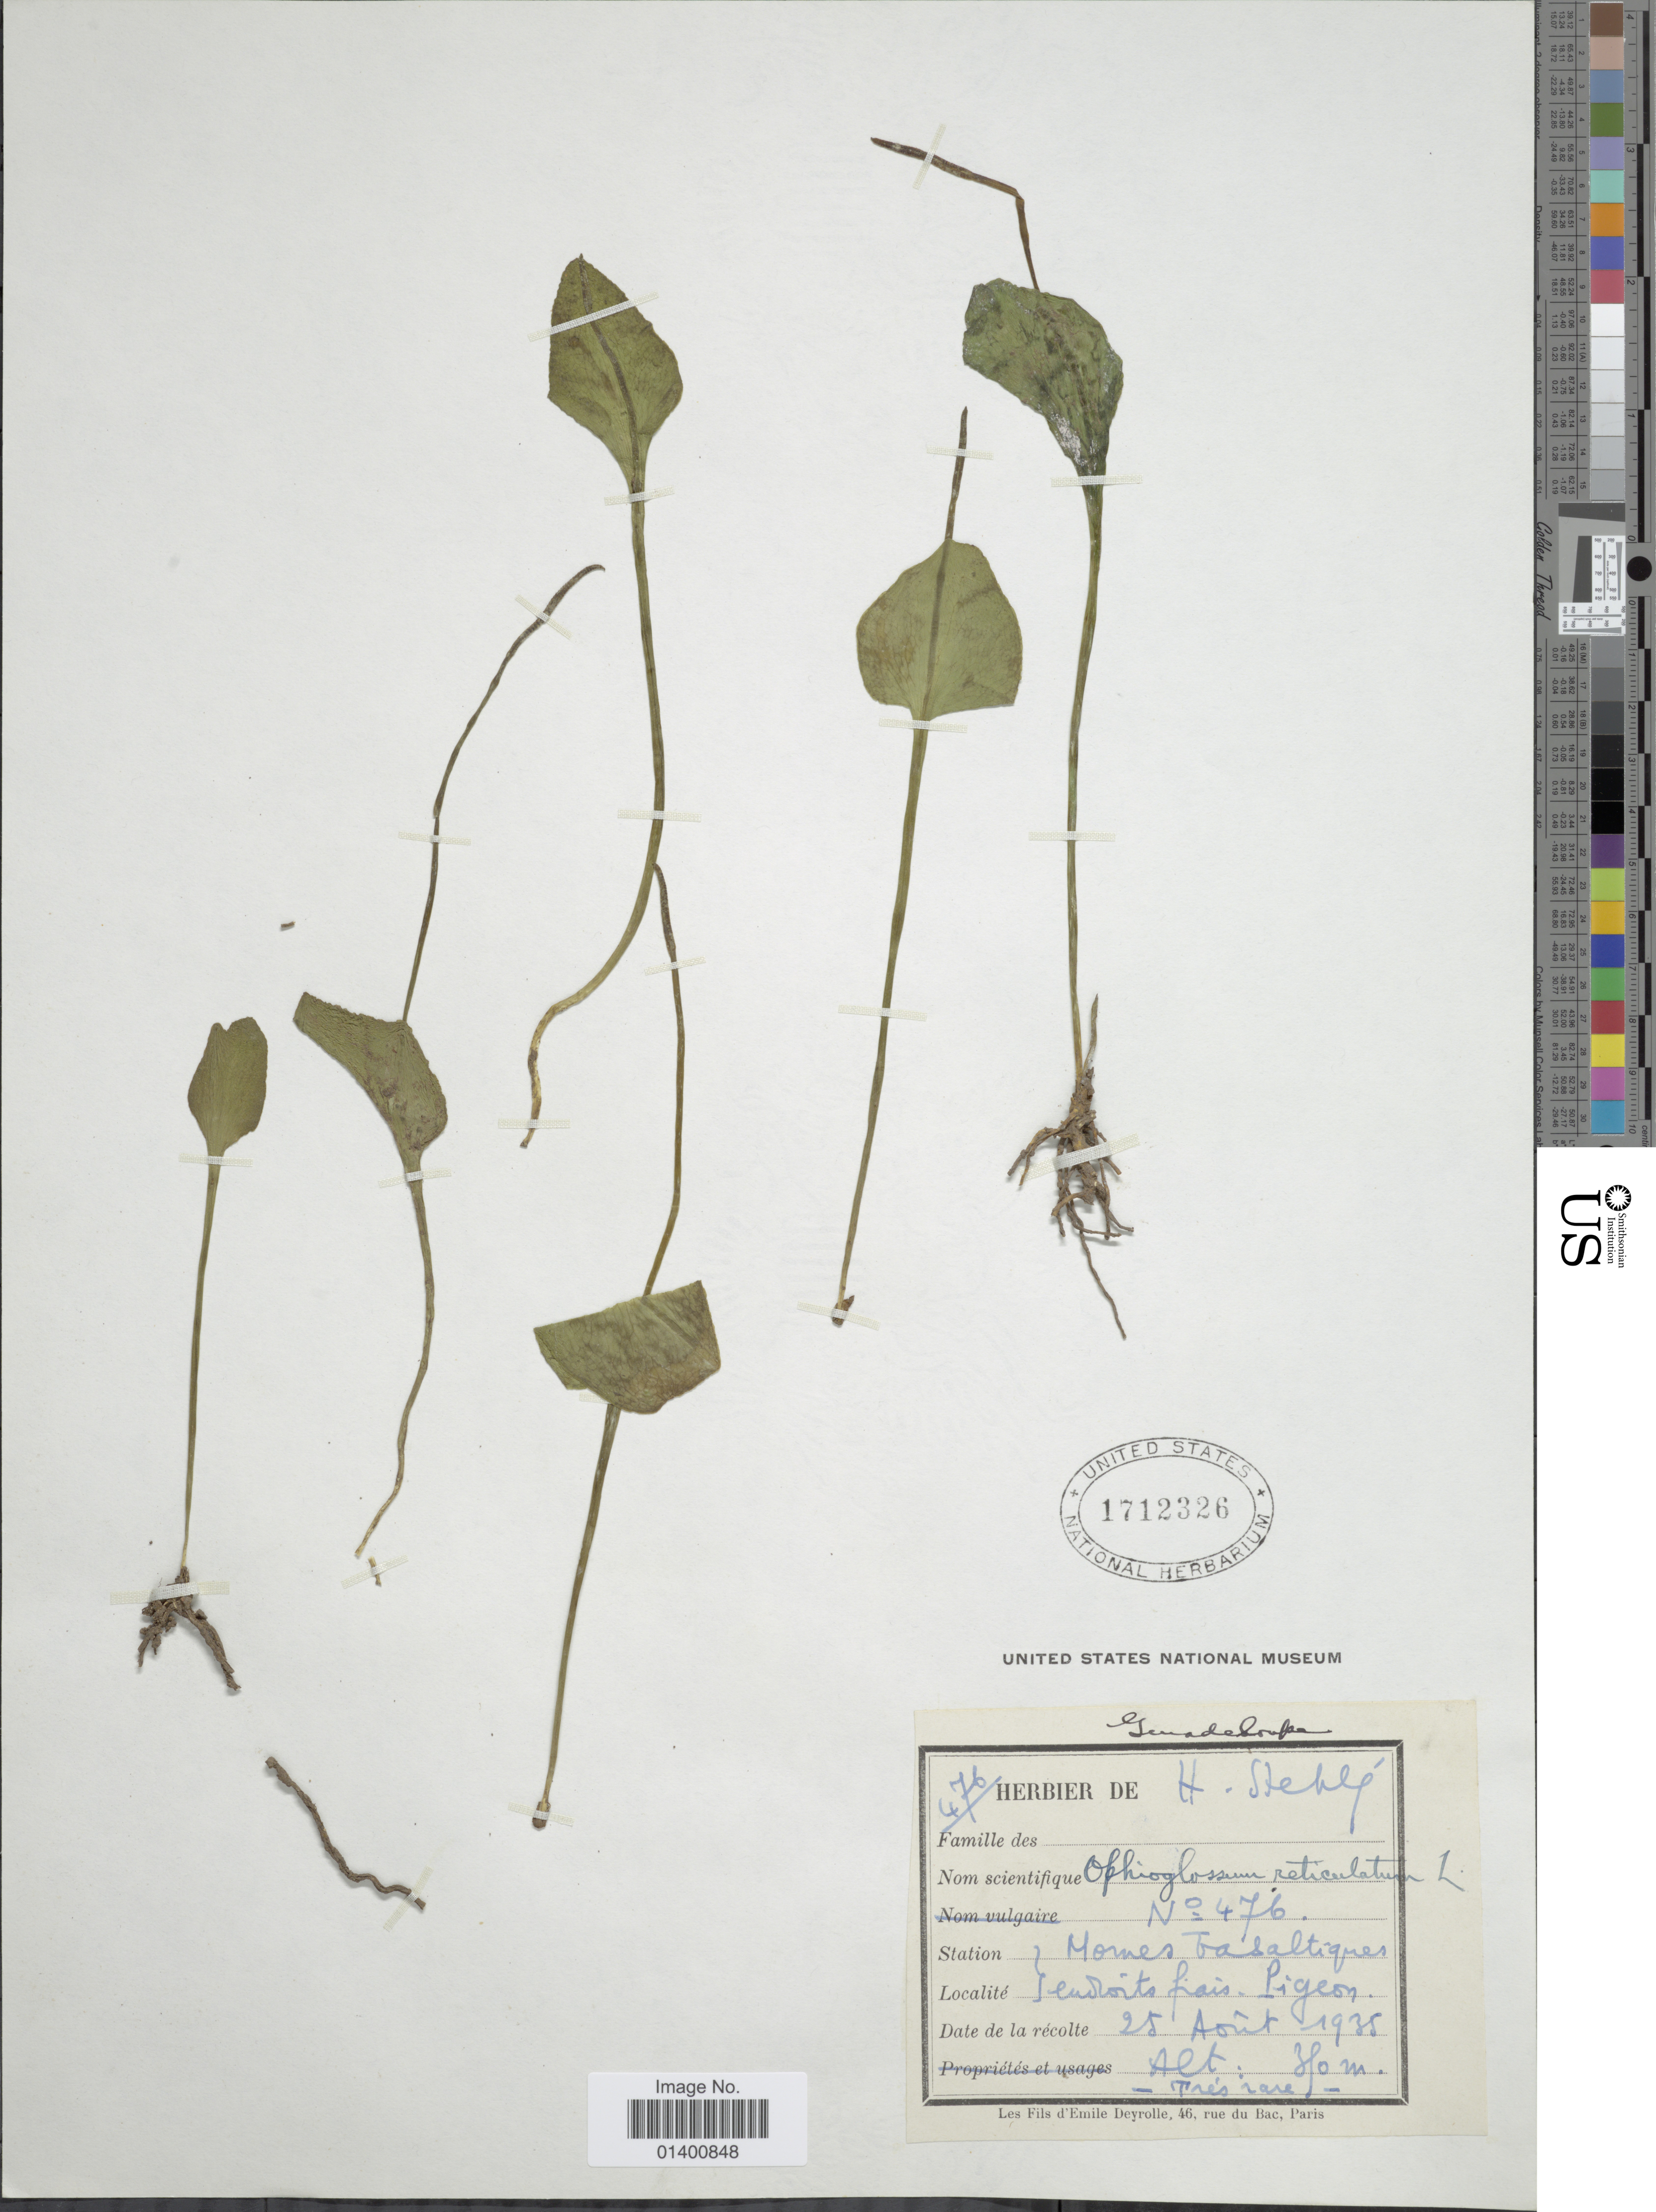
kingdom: Plantae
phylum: Tracheophyta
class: Polypodiopsida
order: Ophioglossales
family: Ophioglossaceae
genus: Ophioglossum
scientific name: Ophioglossum reticulatum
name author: L.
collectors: H. Stehlé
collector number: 476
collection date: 1935-08-25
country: Guadeloupe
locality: Endroits frais Pigeon.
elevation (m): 350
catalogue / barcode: US 1712326